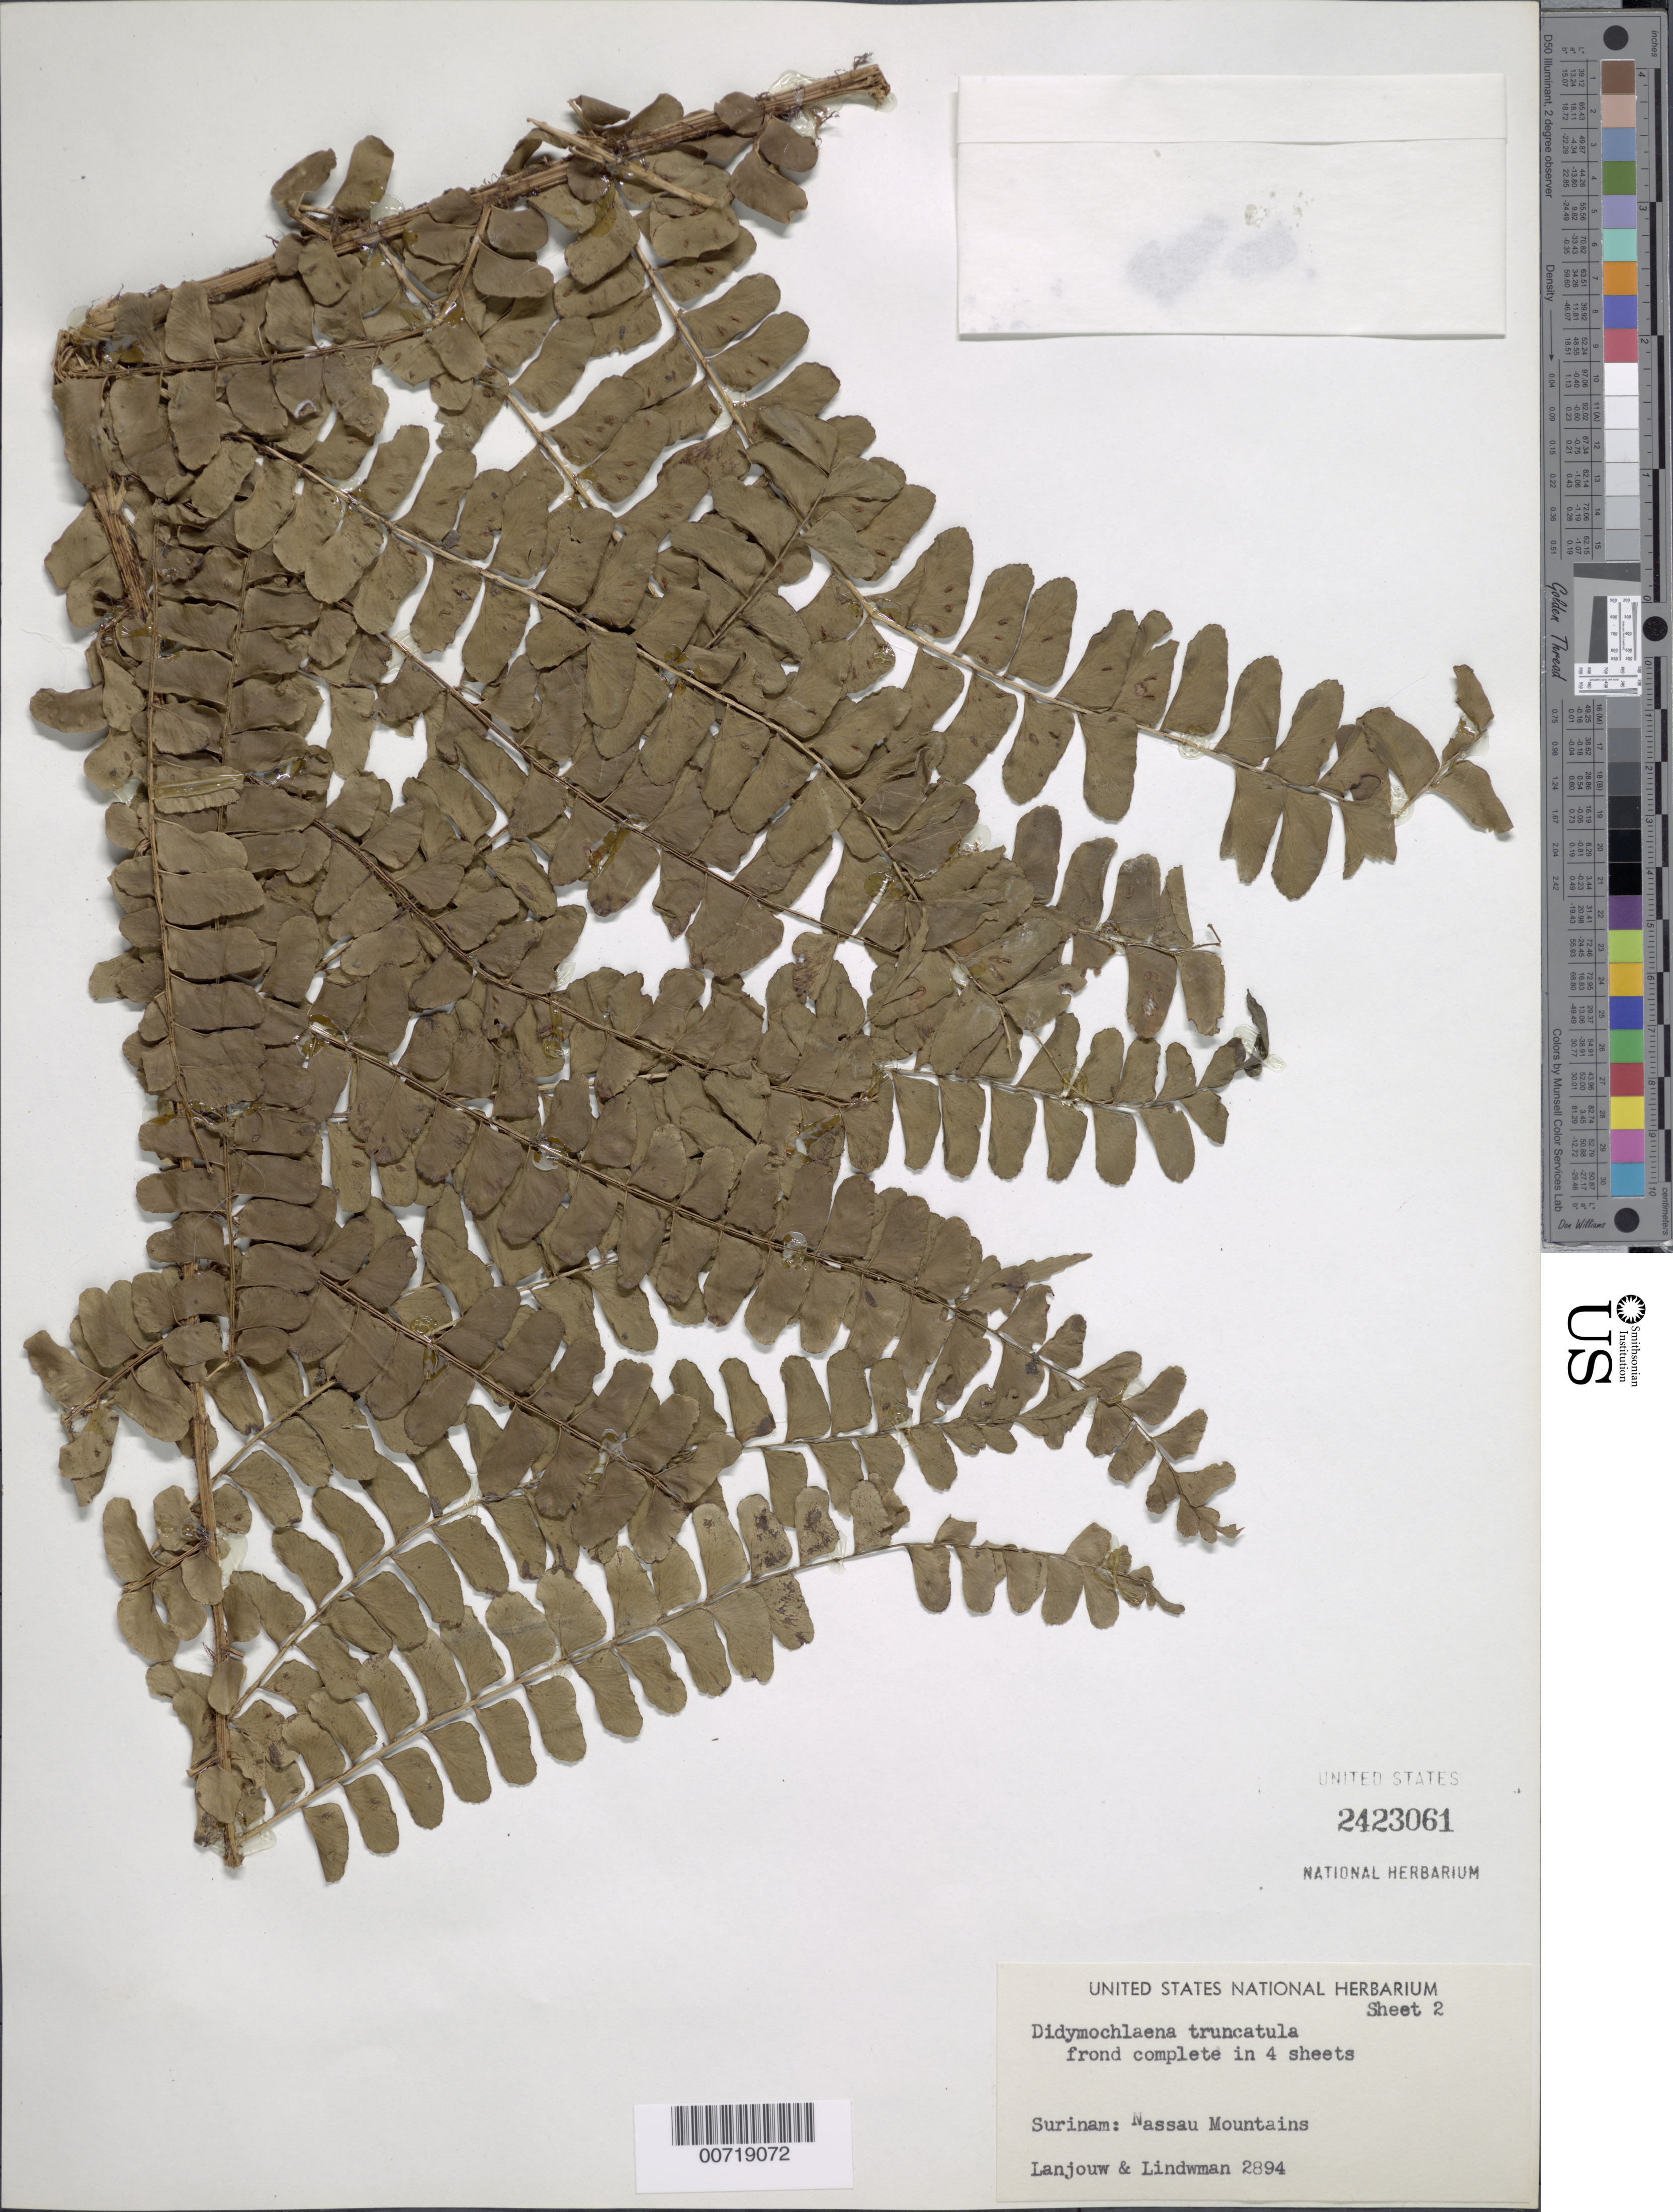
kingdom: Plantae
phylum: Tracheophyta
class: Polypodiopsida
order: Polypodiales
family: Didymochlaenaceae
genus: Didymochlaena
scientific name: Didymochlaena truncatula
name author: (Sw.) J. Sm.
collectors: J. Lanjouw & -. Lindeman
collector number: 2894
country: Suriname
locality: Nassau Mountains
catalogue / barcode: US 2423061